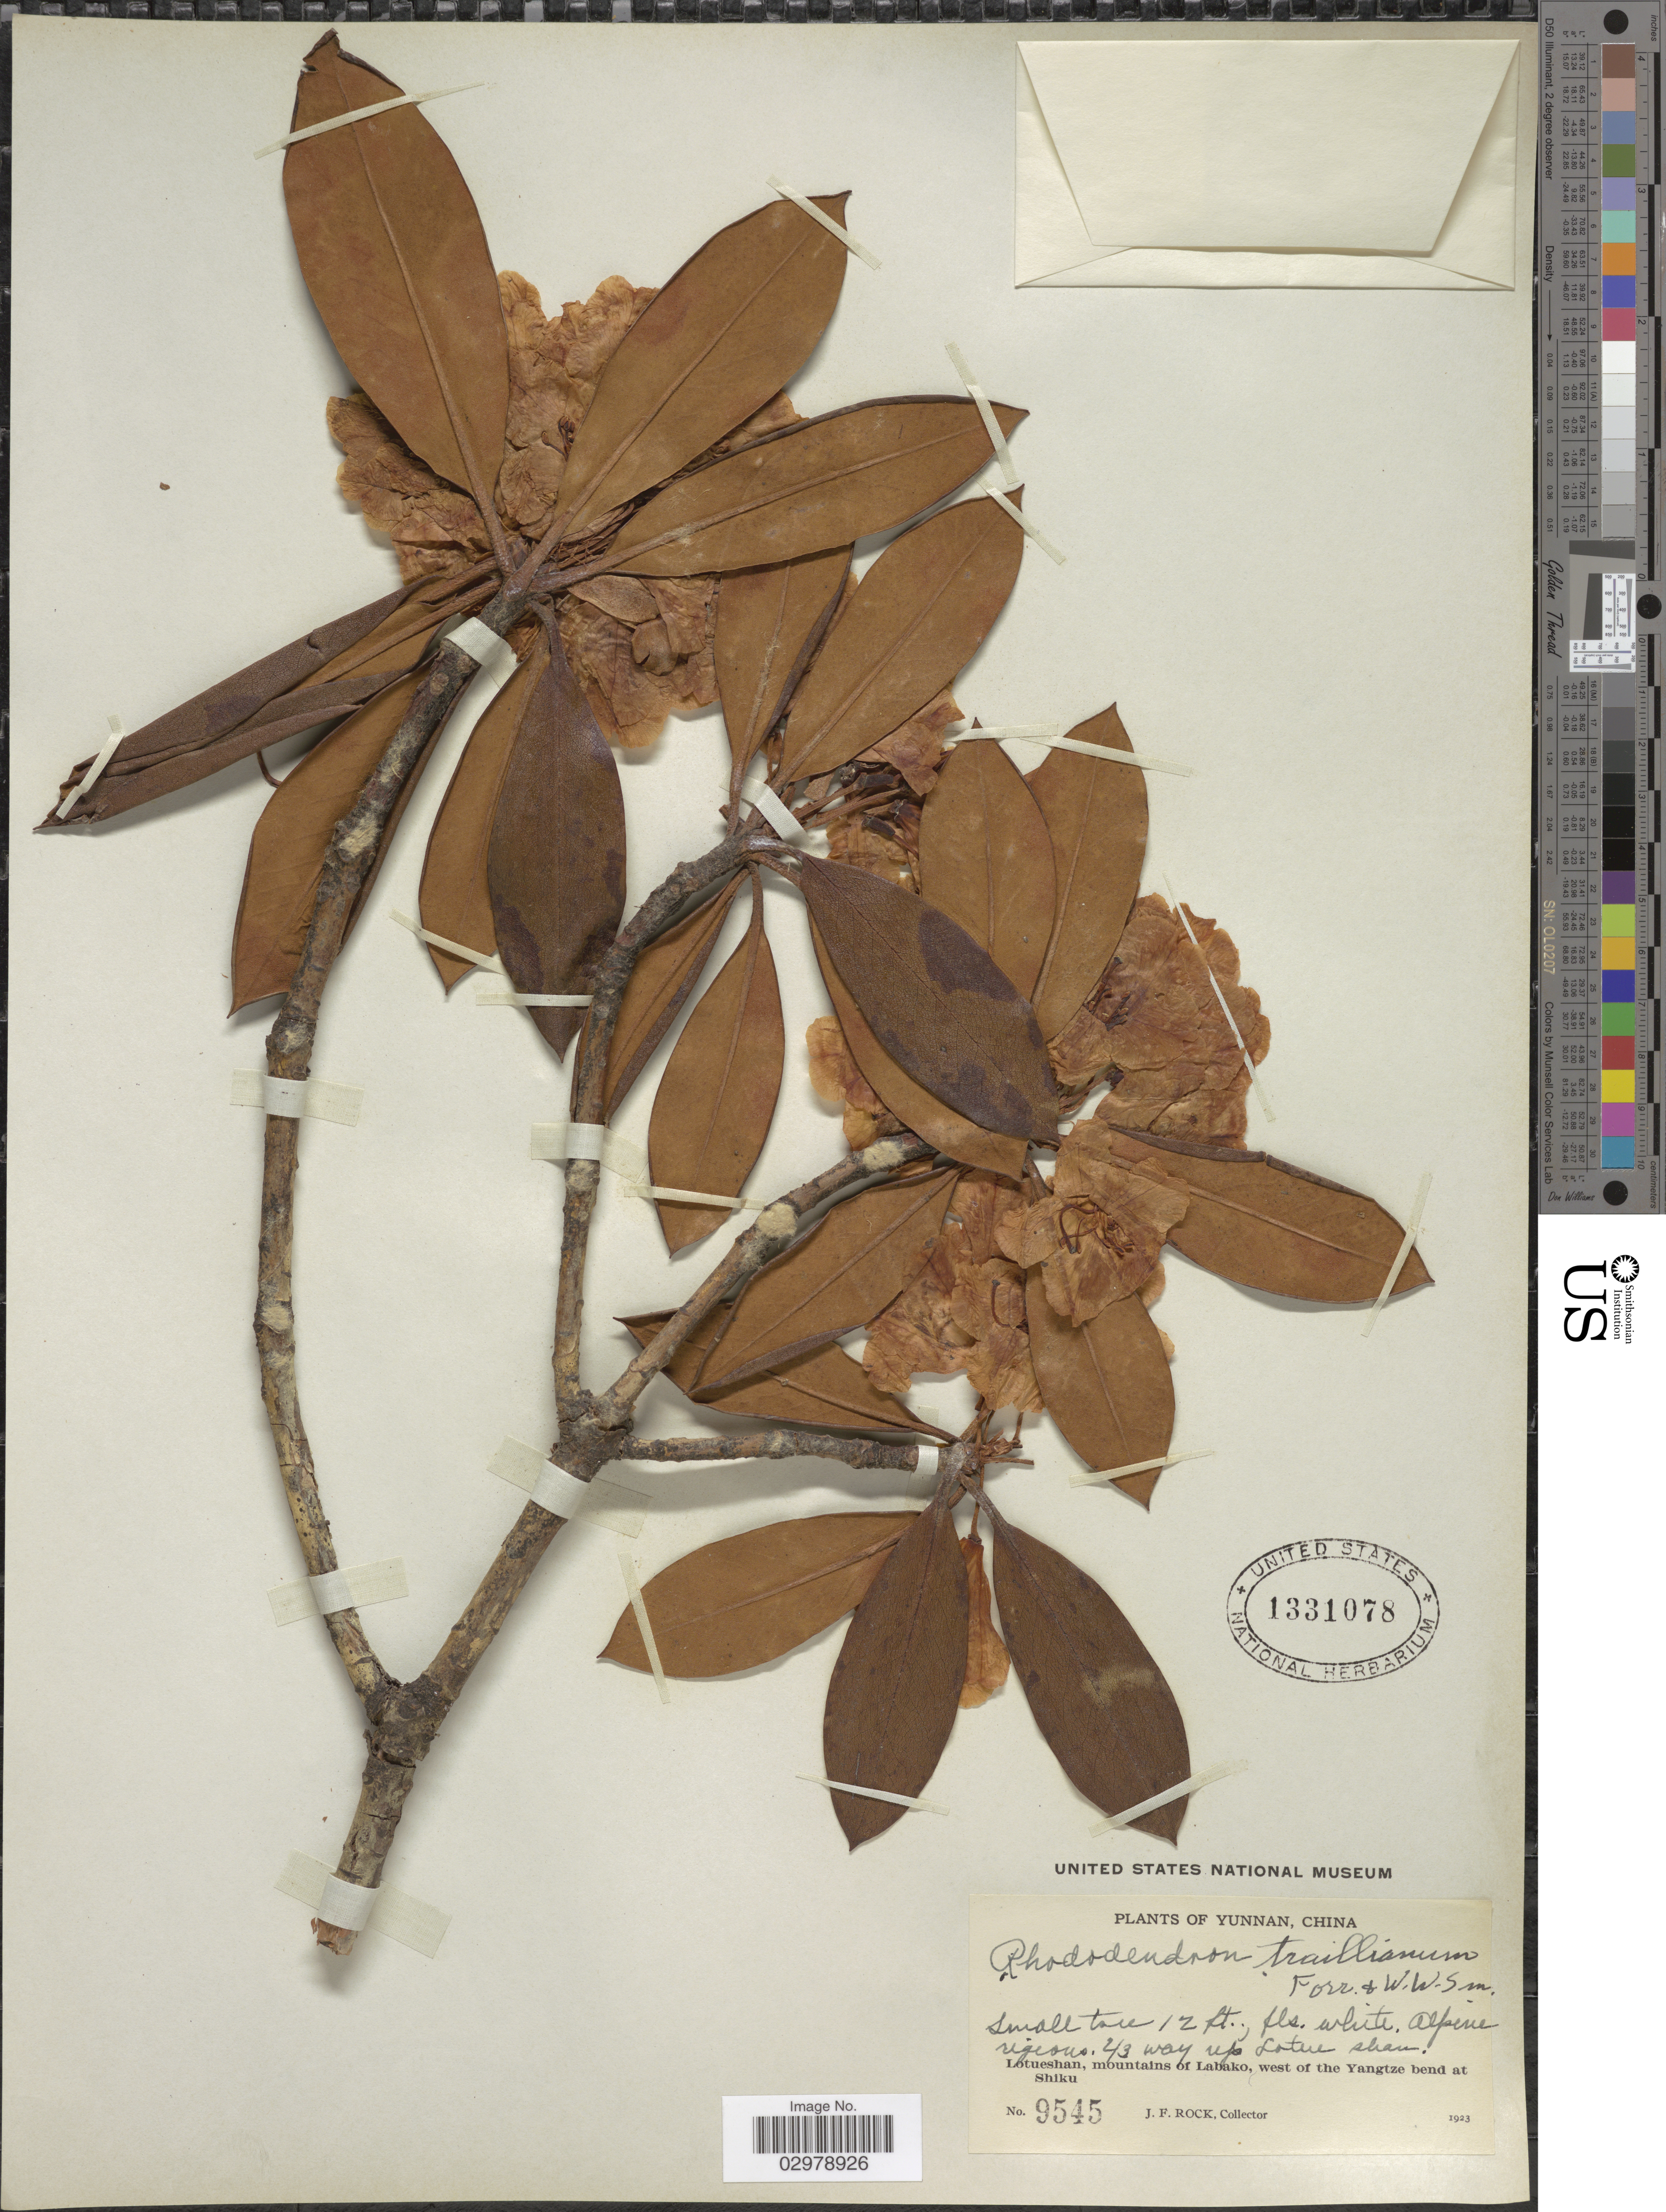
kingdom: Plantae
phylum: Tracheophyta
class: Magnoliopsida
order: Ericales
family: Ericaceae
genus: Rhododendron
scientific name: Rhododendron traillianum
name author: Forrest & W.W. Sm.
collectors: J. Rock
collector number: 9545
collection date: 1923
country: China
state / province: Yunnan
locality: Alpine regions, 43 way up Lotue shan. Lotueshan, mountains of Labako, west of the Yangtze bend at Shiku.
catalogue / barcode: US 1331078